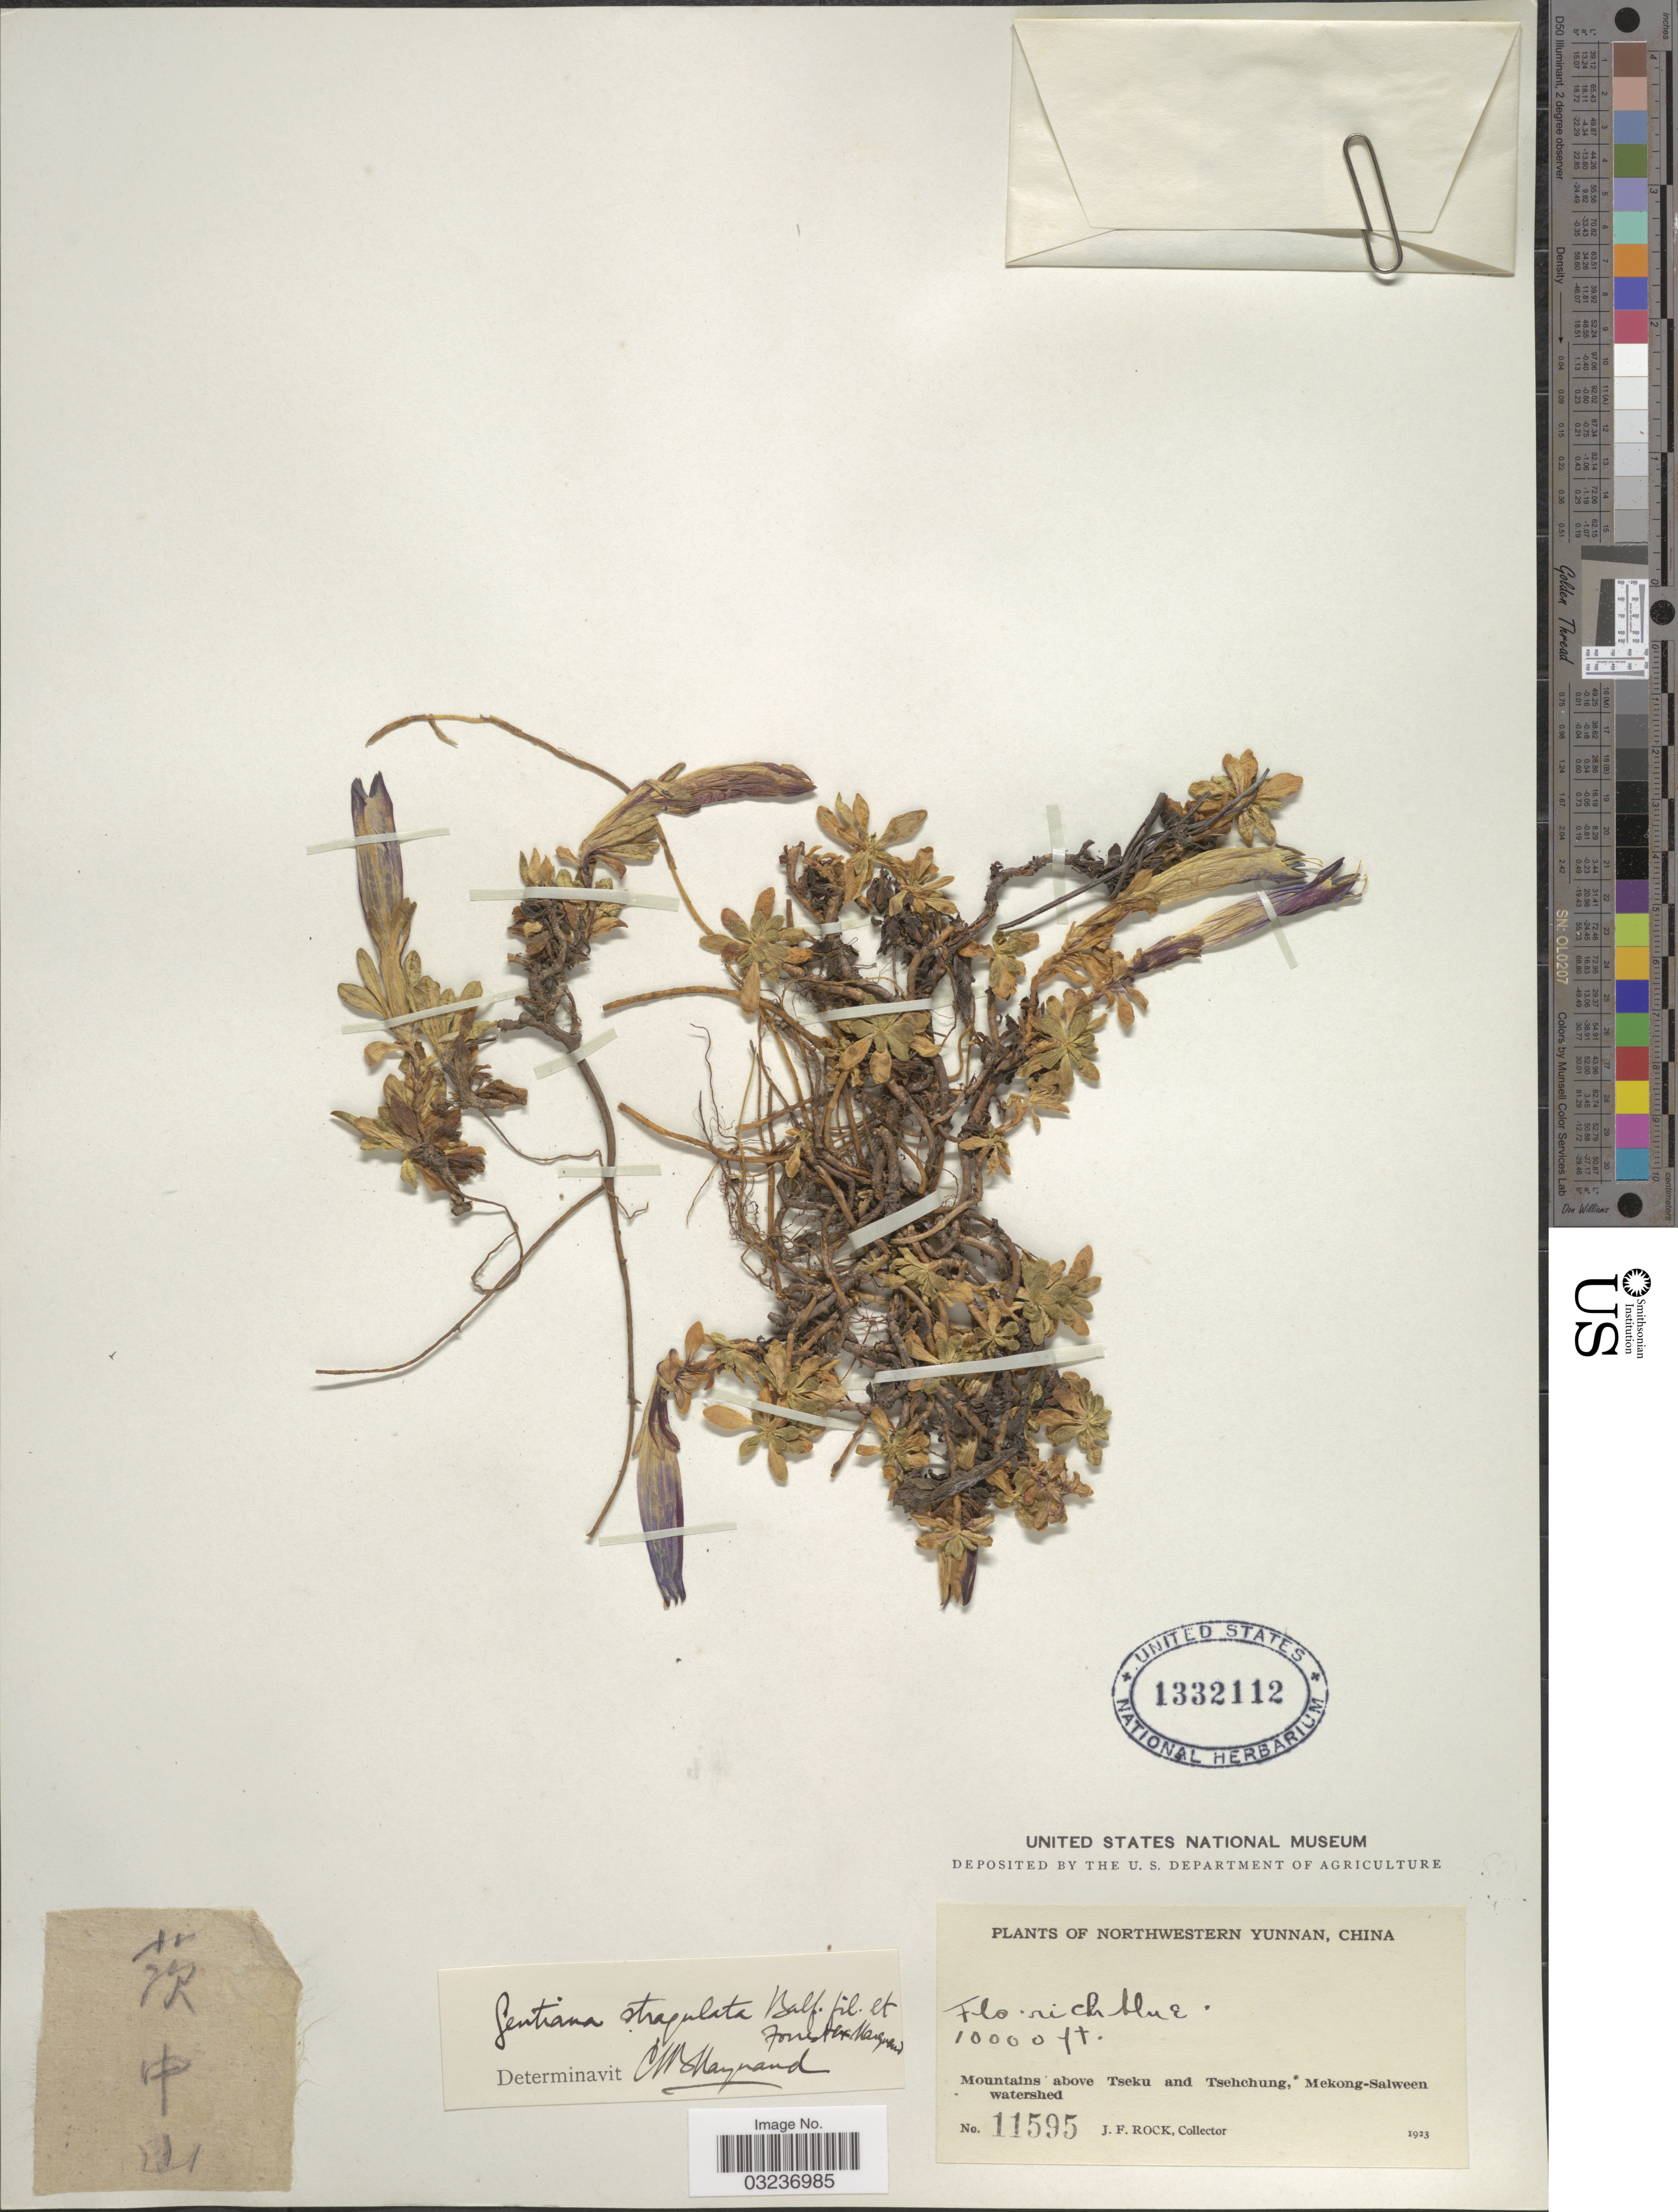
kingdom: Plantae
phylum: Tracheophyta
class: Magnoliopsida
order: Gentianales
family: Gentianaceae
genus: Gentiana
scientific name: Gentiana stragulata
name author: Balf. f. & Forrest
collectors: J. Rock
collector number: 11595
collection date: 1923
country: China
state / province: Yunnan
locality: Northwestern Yunnan, China, Mountains above Tseku and Tsehchung, Mekong-Salween watershed.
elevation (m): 3048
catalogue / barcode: US 1332112